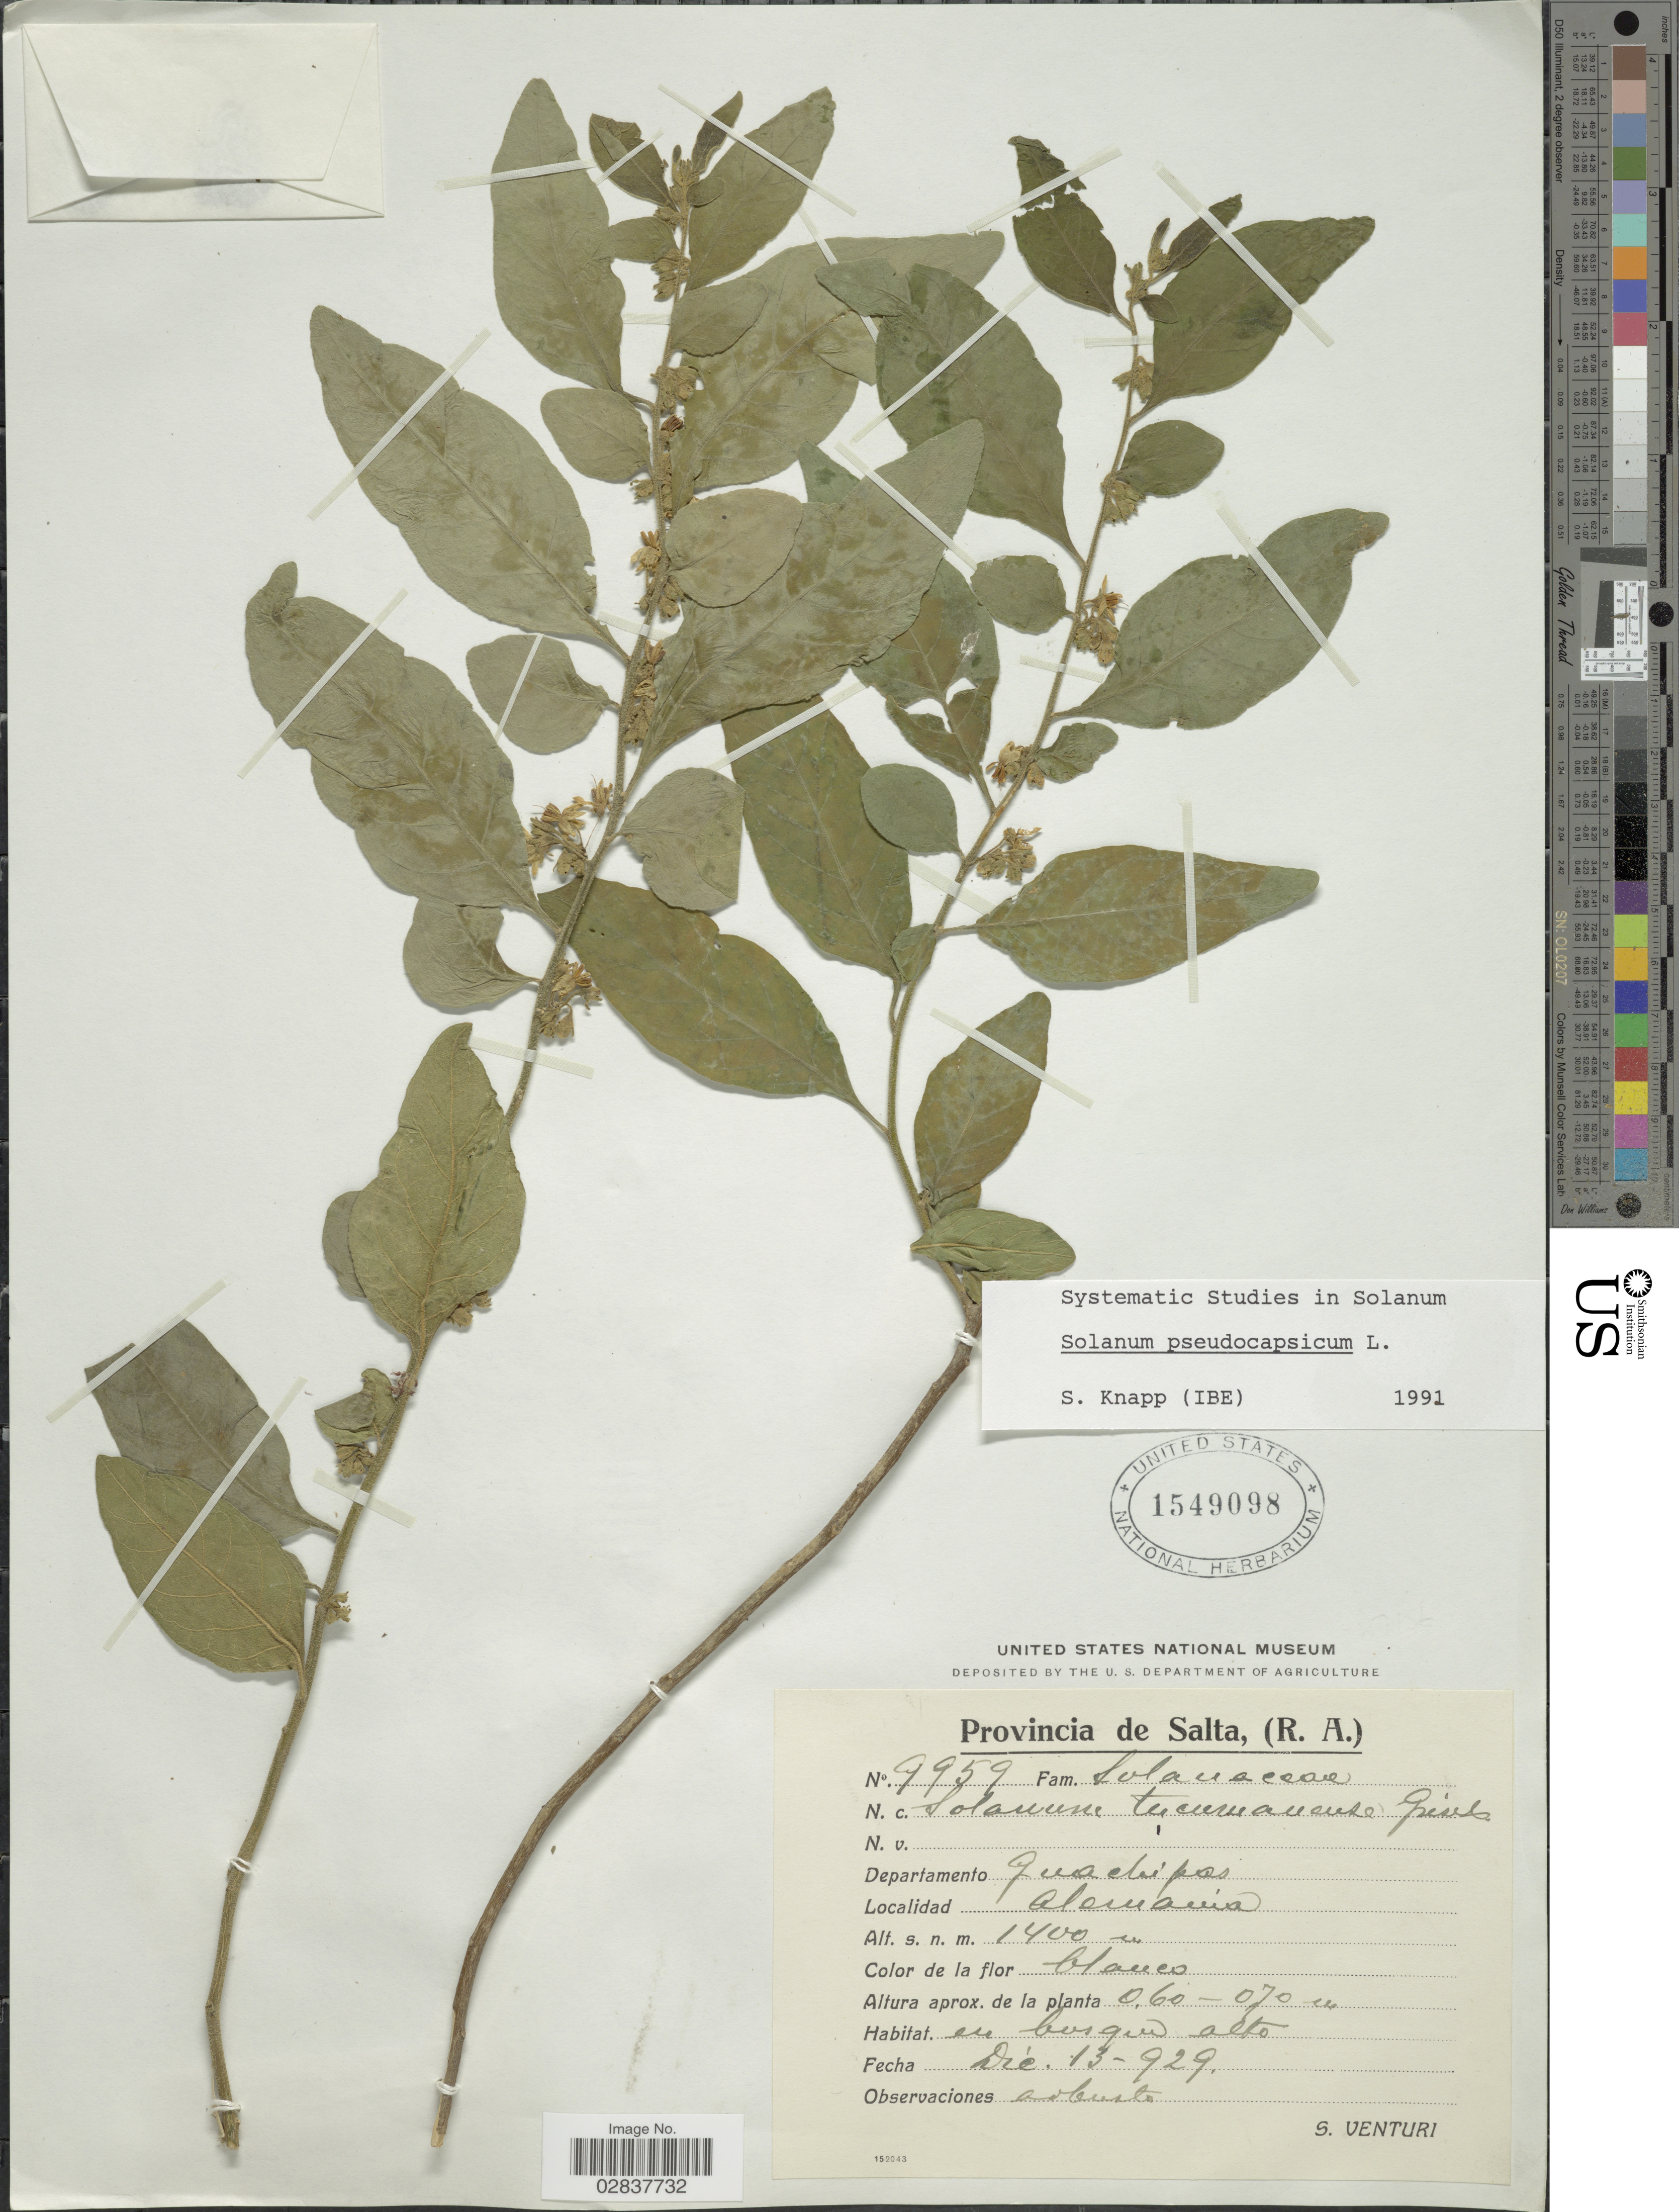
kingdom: Plantae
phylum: Tracheophyta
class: Magnoliopsida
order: Solanales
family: Solanaceae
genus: Solanum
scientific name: Solanum pseudocapsicum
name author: L.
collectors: S. Venturi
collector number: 9959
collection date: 1929-12-13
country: Argentina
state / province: Salta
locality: (R.A.), Departamento Guachipas, Alemania.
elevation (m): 1400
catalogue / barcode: US 1549098